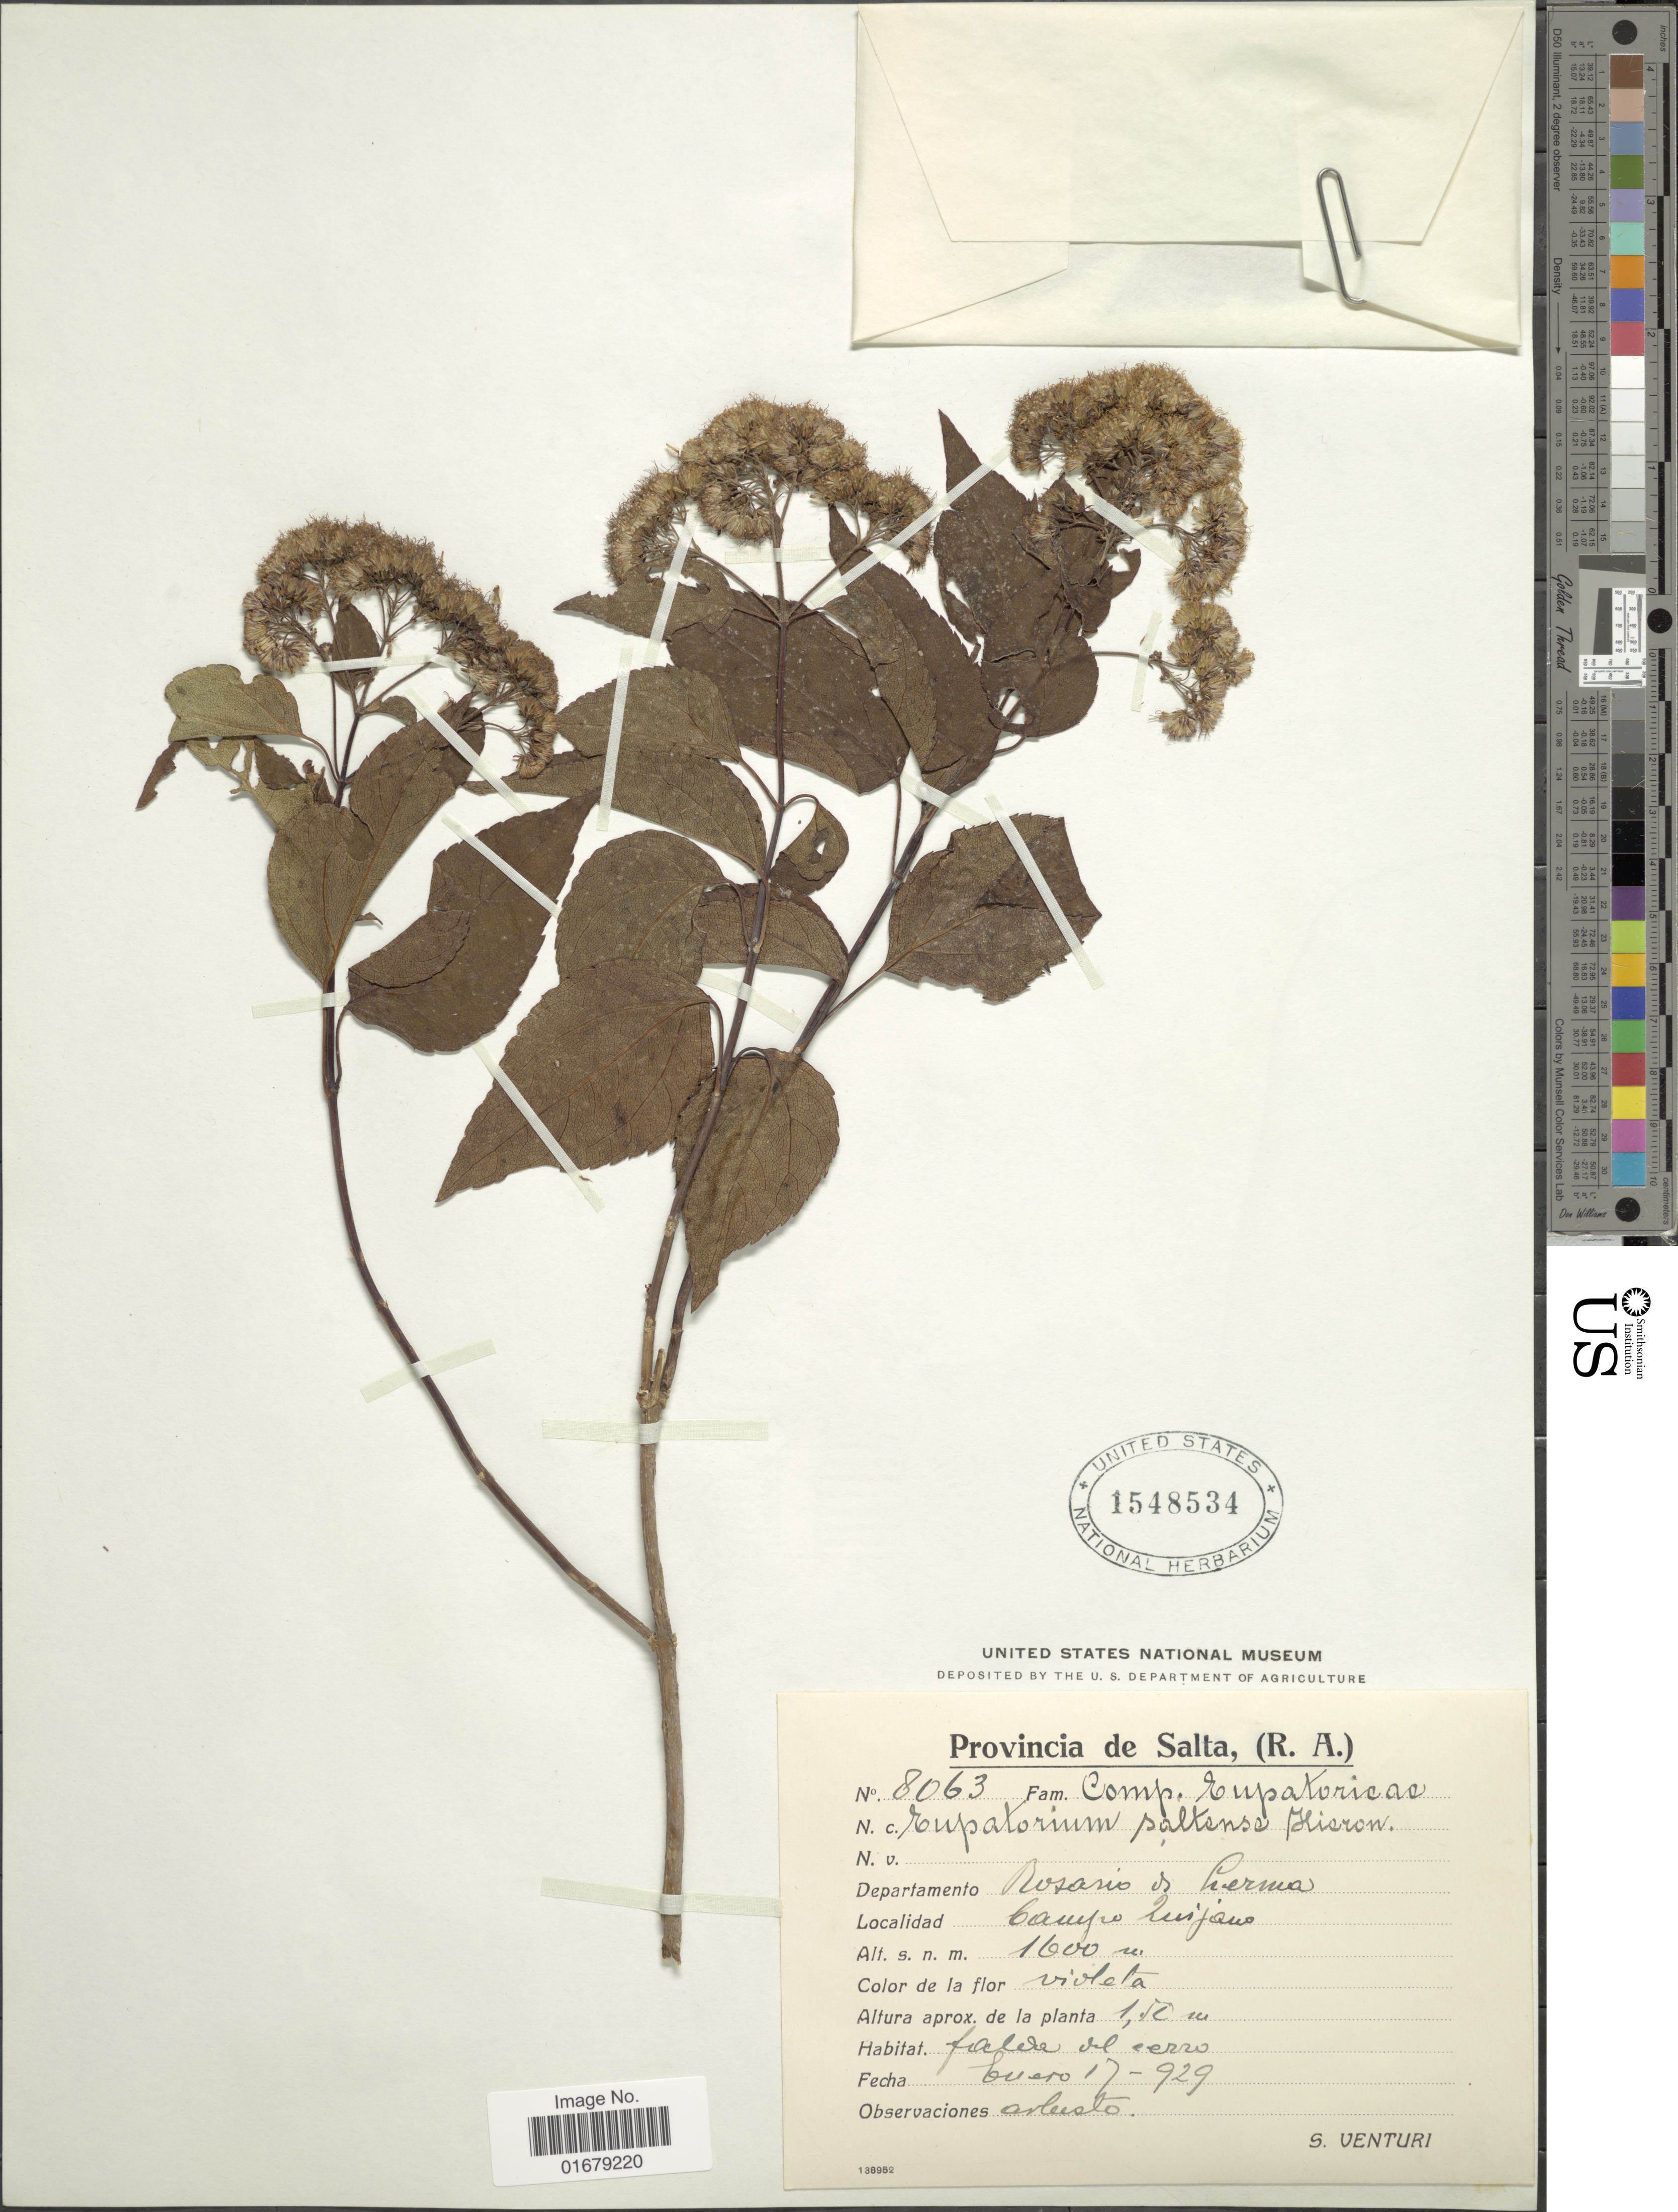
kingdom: Plantae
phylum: Tracheophyta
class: Magnoliopsida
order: Asterales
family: Asteraceae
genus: Kaunia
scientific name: Kaunia saltensis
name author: (Hieron.) R.M. King & H. Rob.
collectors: S. Venturi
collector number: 8063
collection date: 1929-01-17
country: Argentina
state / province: Salta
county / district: Rosario de Lerma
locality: Campo Quijano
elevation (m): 1600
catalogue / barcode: US 1548534